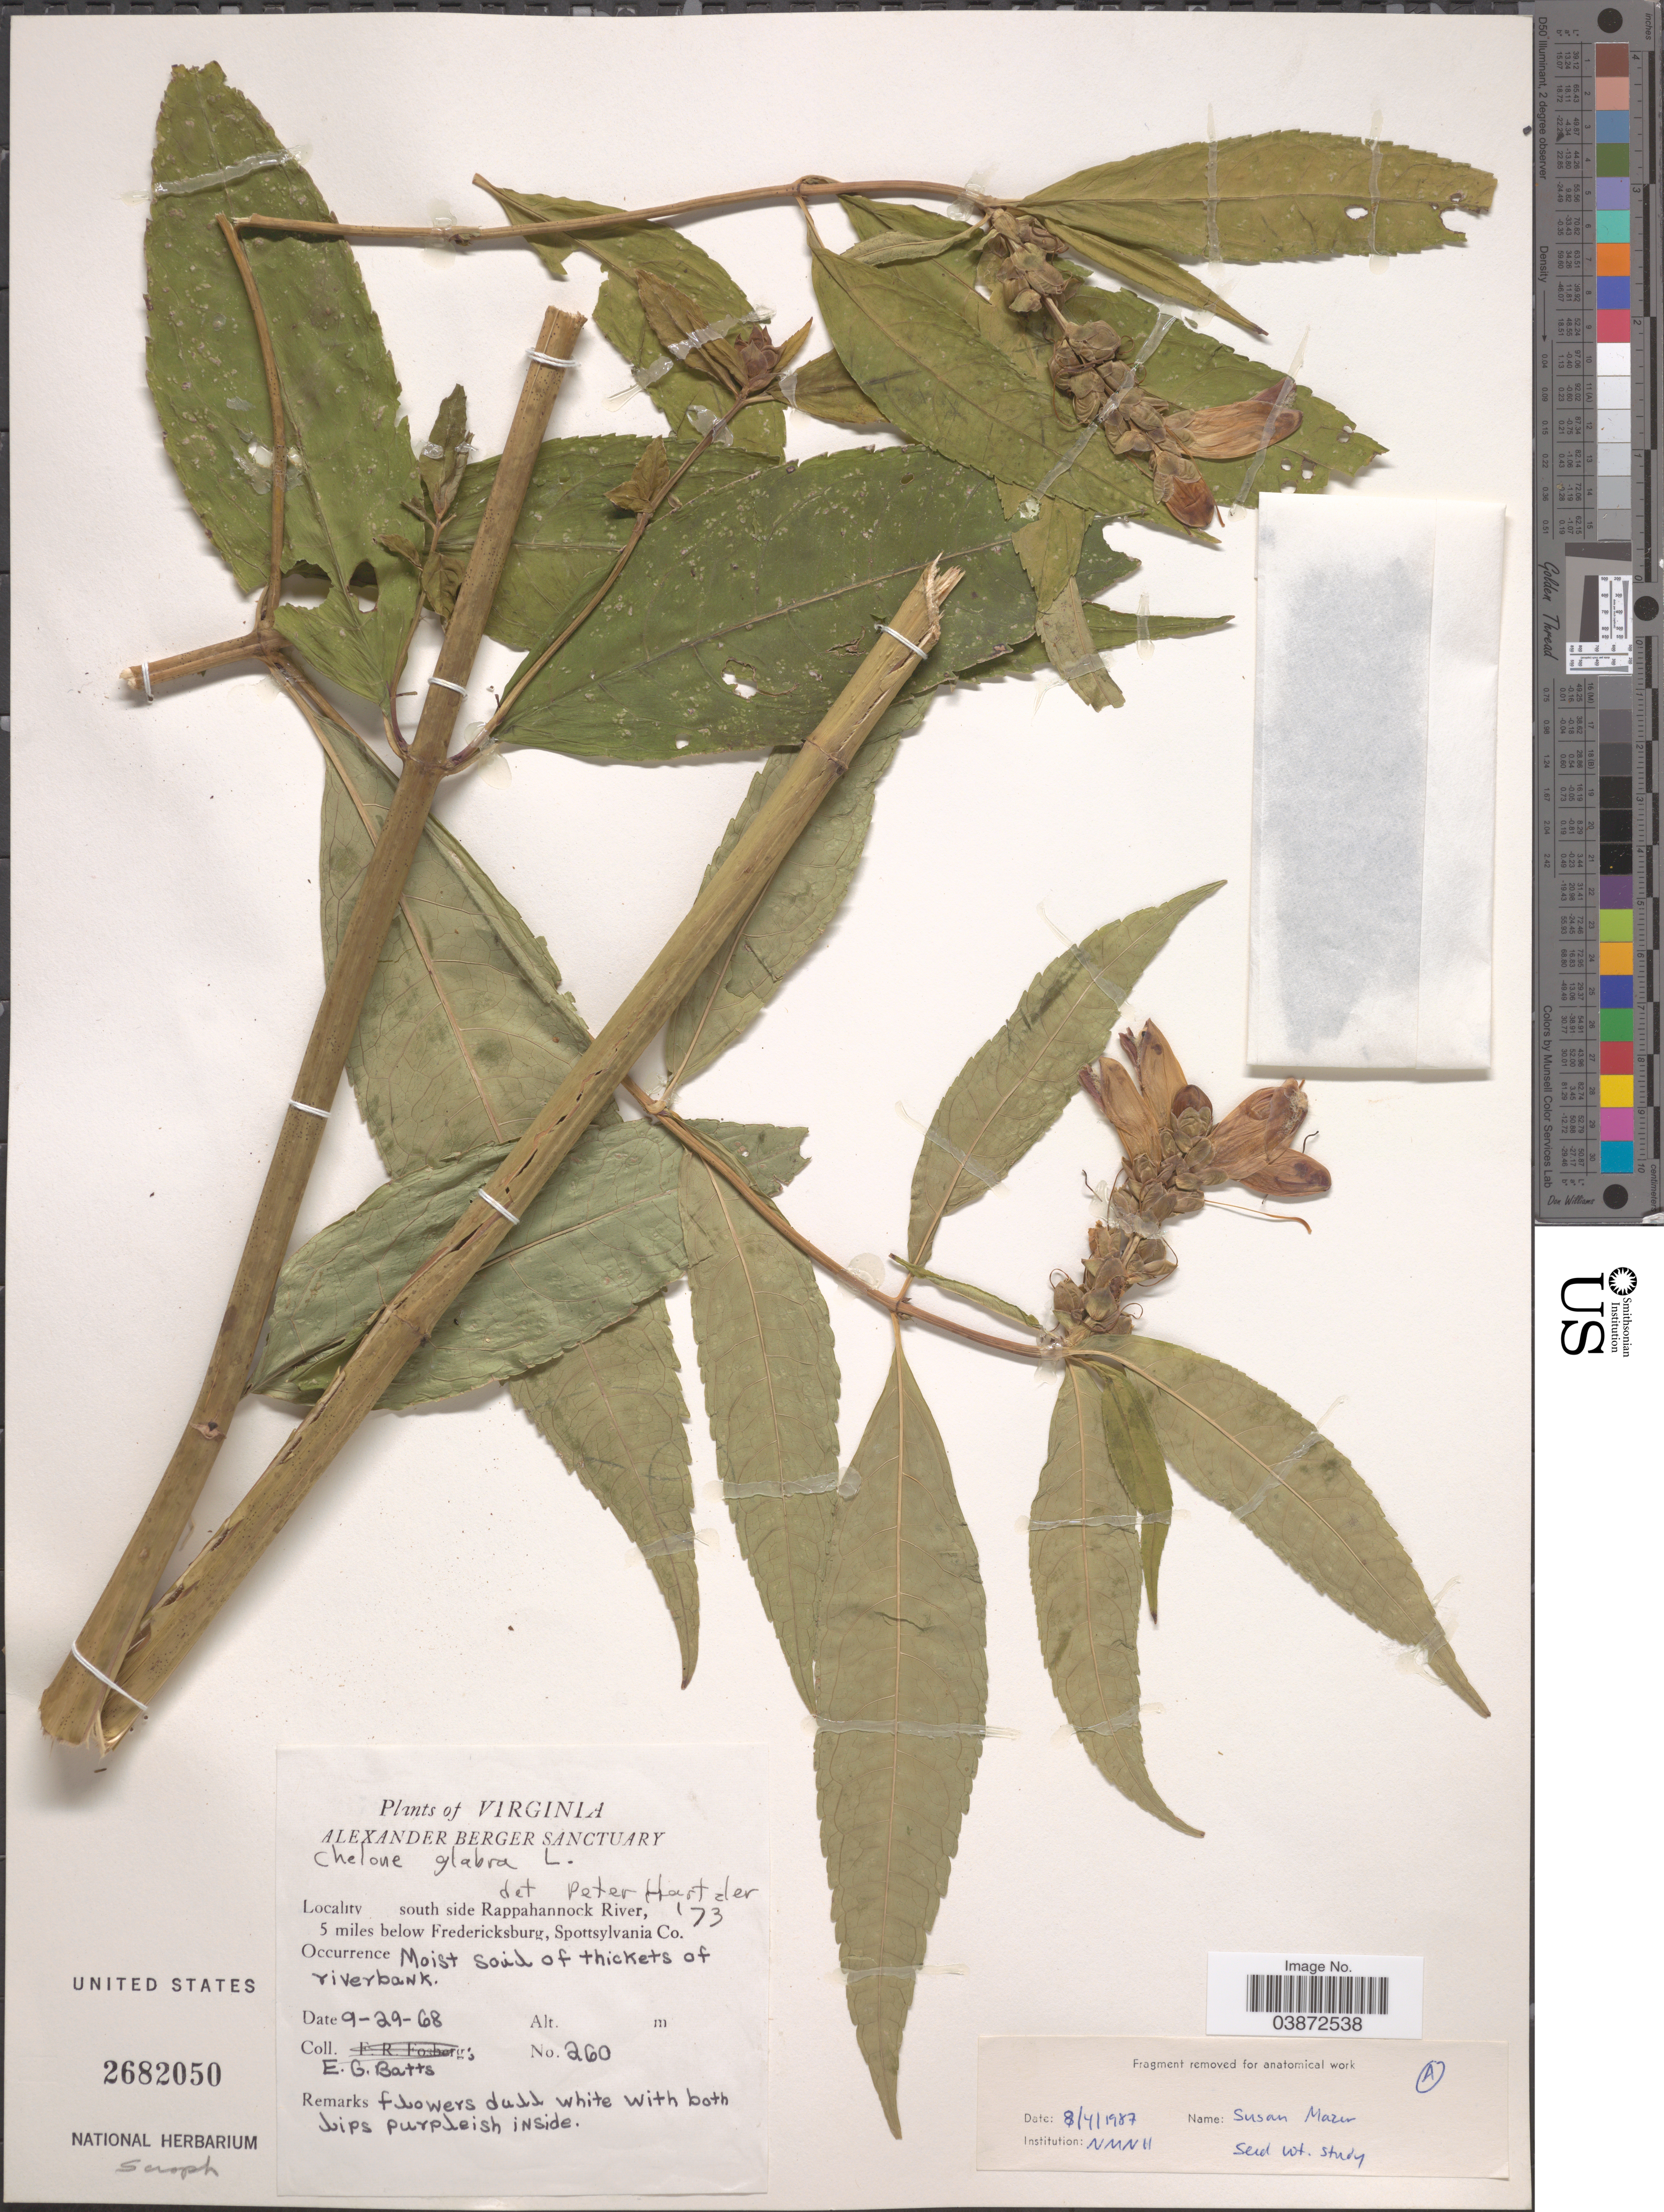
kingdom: Plantae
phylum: Tracheophyta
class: Magnoliopsida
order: Lamiales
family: Plantaginaceae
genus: Chelone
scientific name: Chelone glabra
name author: L.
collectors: E. Batts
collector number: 260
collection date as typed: Transcribed d/m/y: 29/9/68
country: United States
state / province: Virginia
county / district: Spotsylvania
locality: South side Rappahannock River, 5 miles below Fredericksburg, Spottsylvania Co.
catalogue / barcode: US 2682050